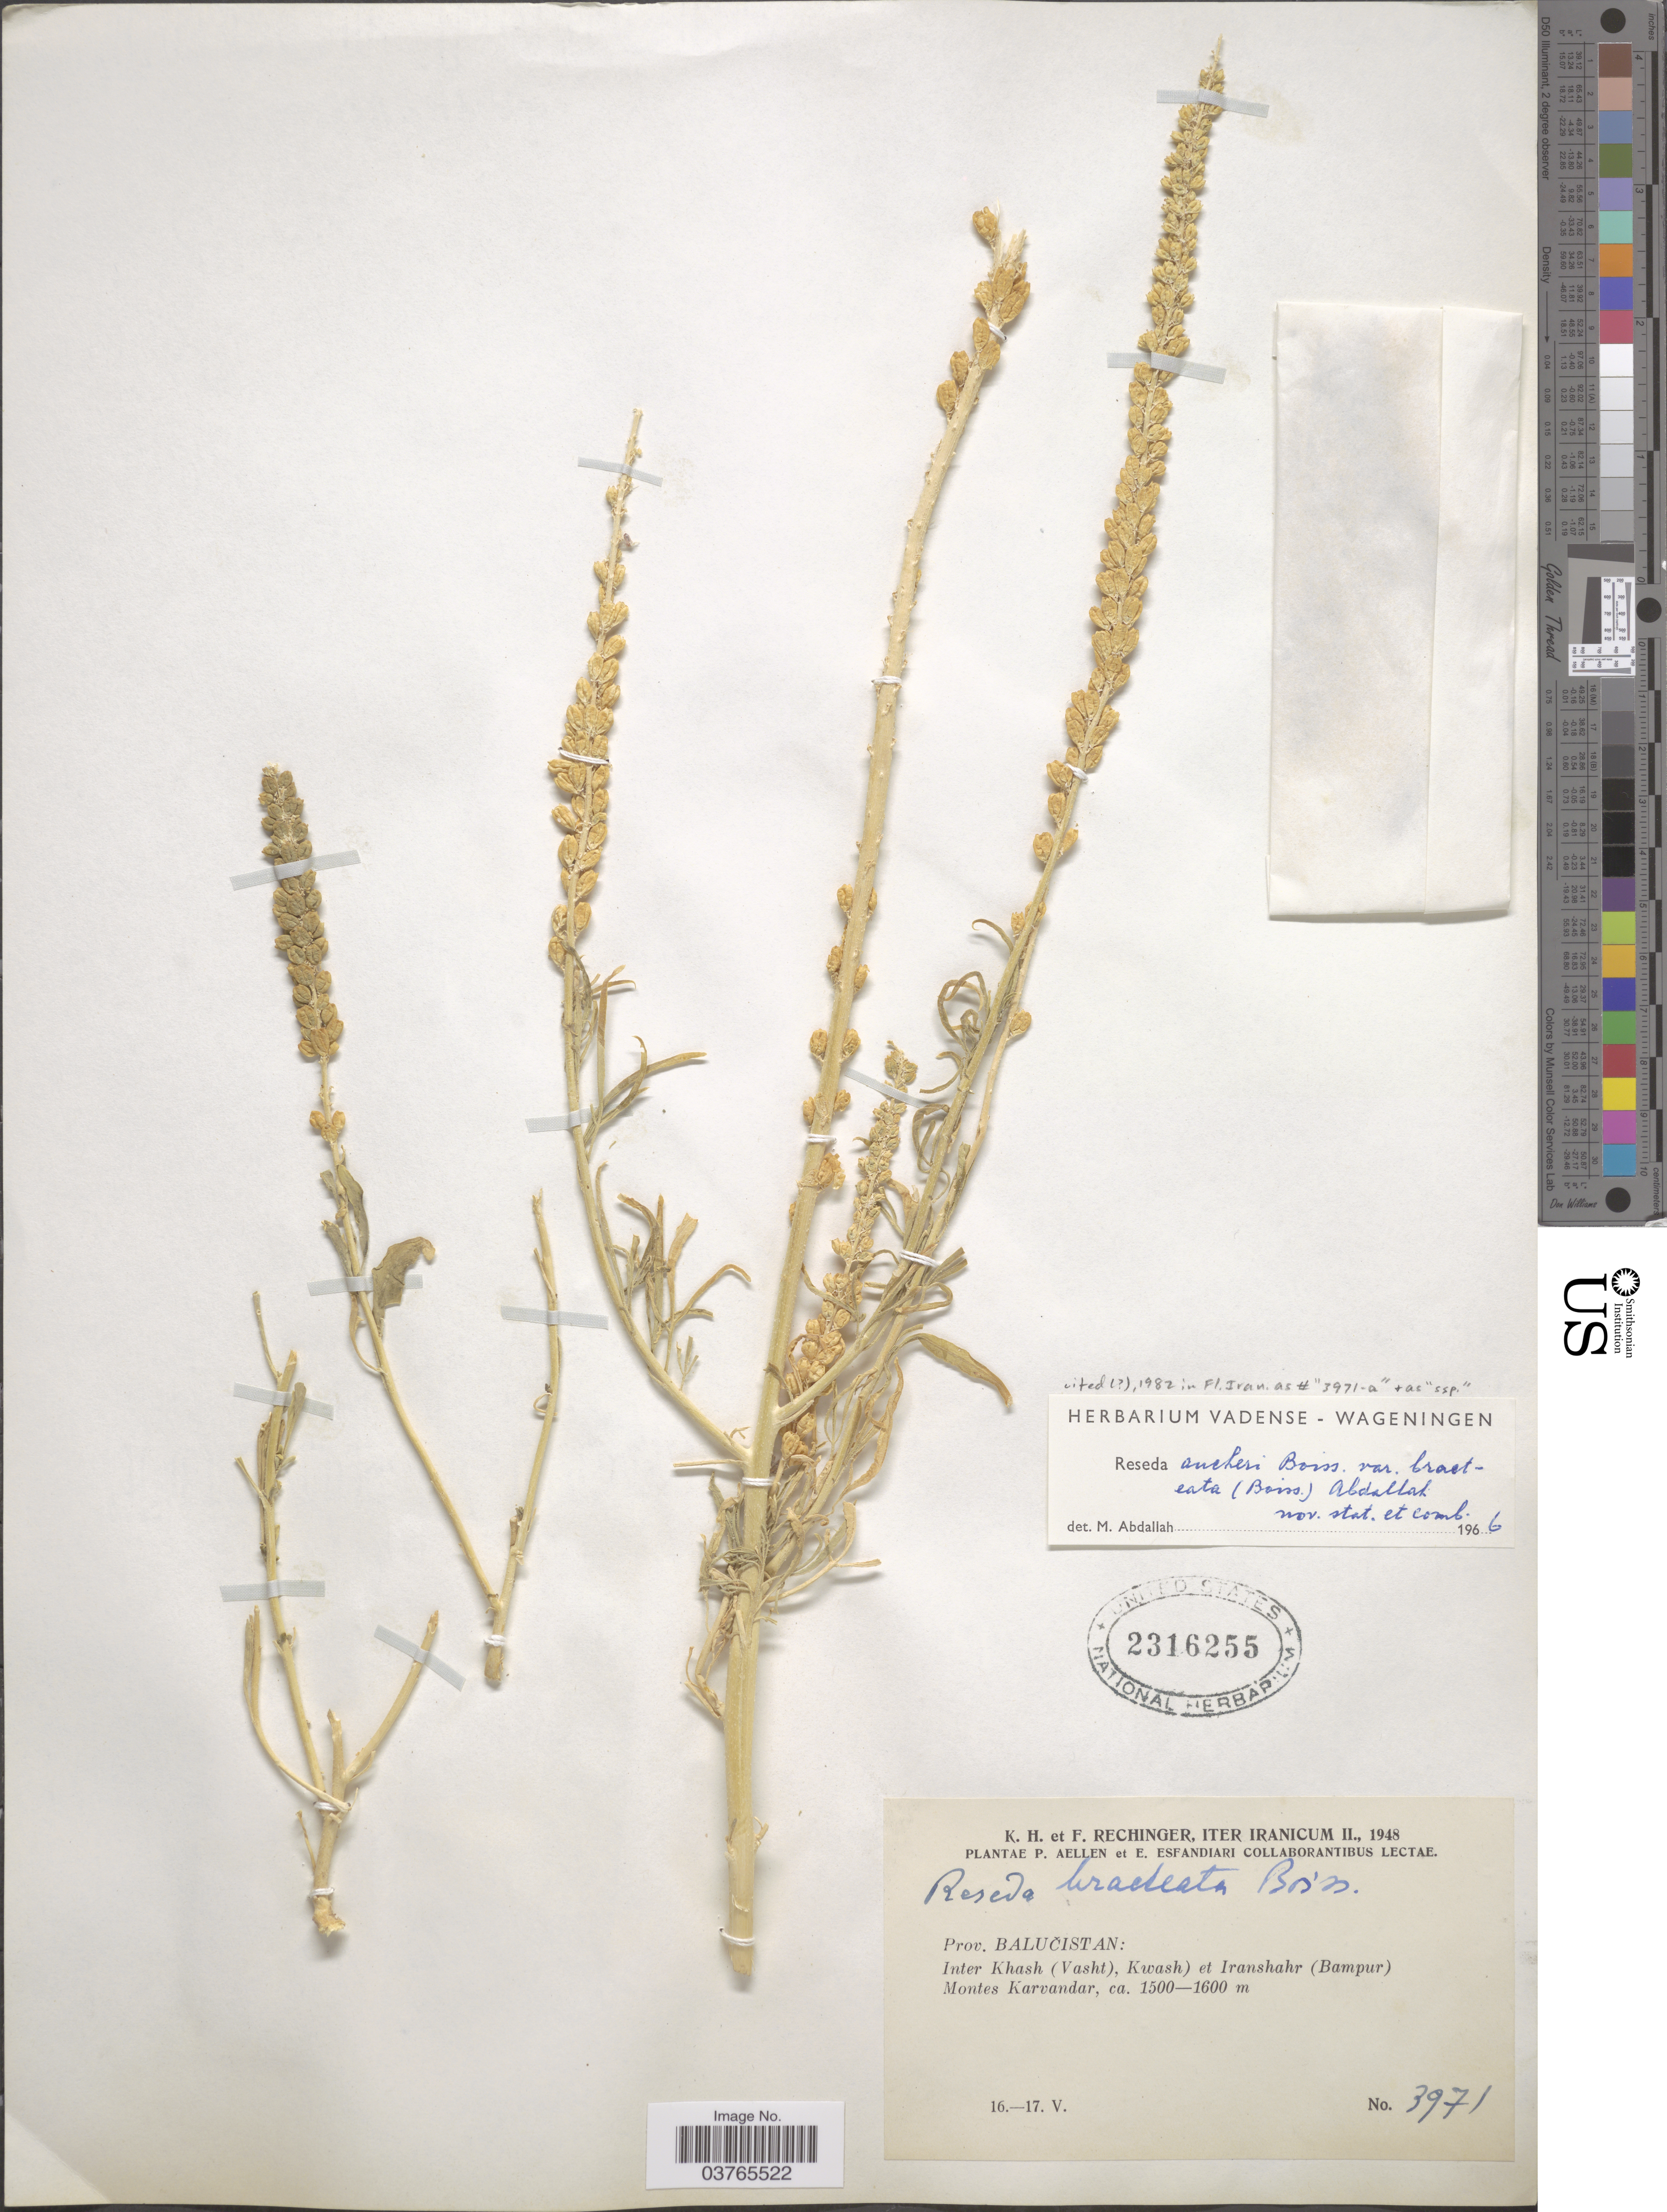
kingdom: Plantae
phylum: Tracheophyta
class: Magnoliopsida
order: Brassicales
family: Resedaceae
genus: Reseda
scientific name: Reseda aucheri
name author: Boiss.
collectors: K. H. Rechinger & F. Rechinger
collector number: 3971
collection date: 1948-05-16/1948-05-17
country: Iran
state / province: Sistan and Baluchistan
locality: Iter Iranicum. Prov. Balučistan: Inter Khash (Vasht), Kwash) et Iranshahr (Bampur) . Montes Karvandar.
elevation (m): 1500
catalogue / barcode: US 2316255